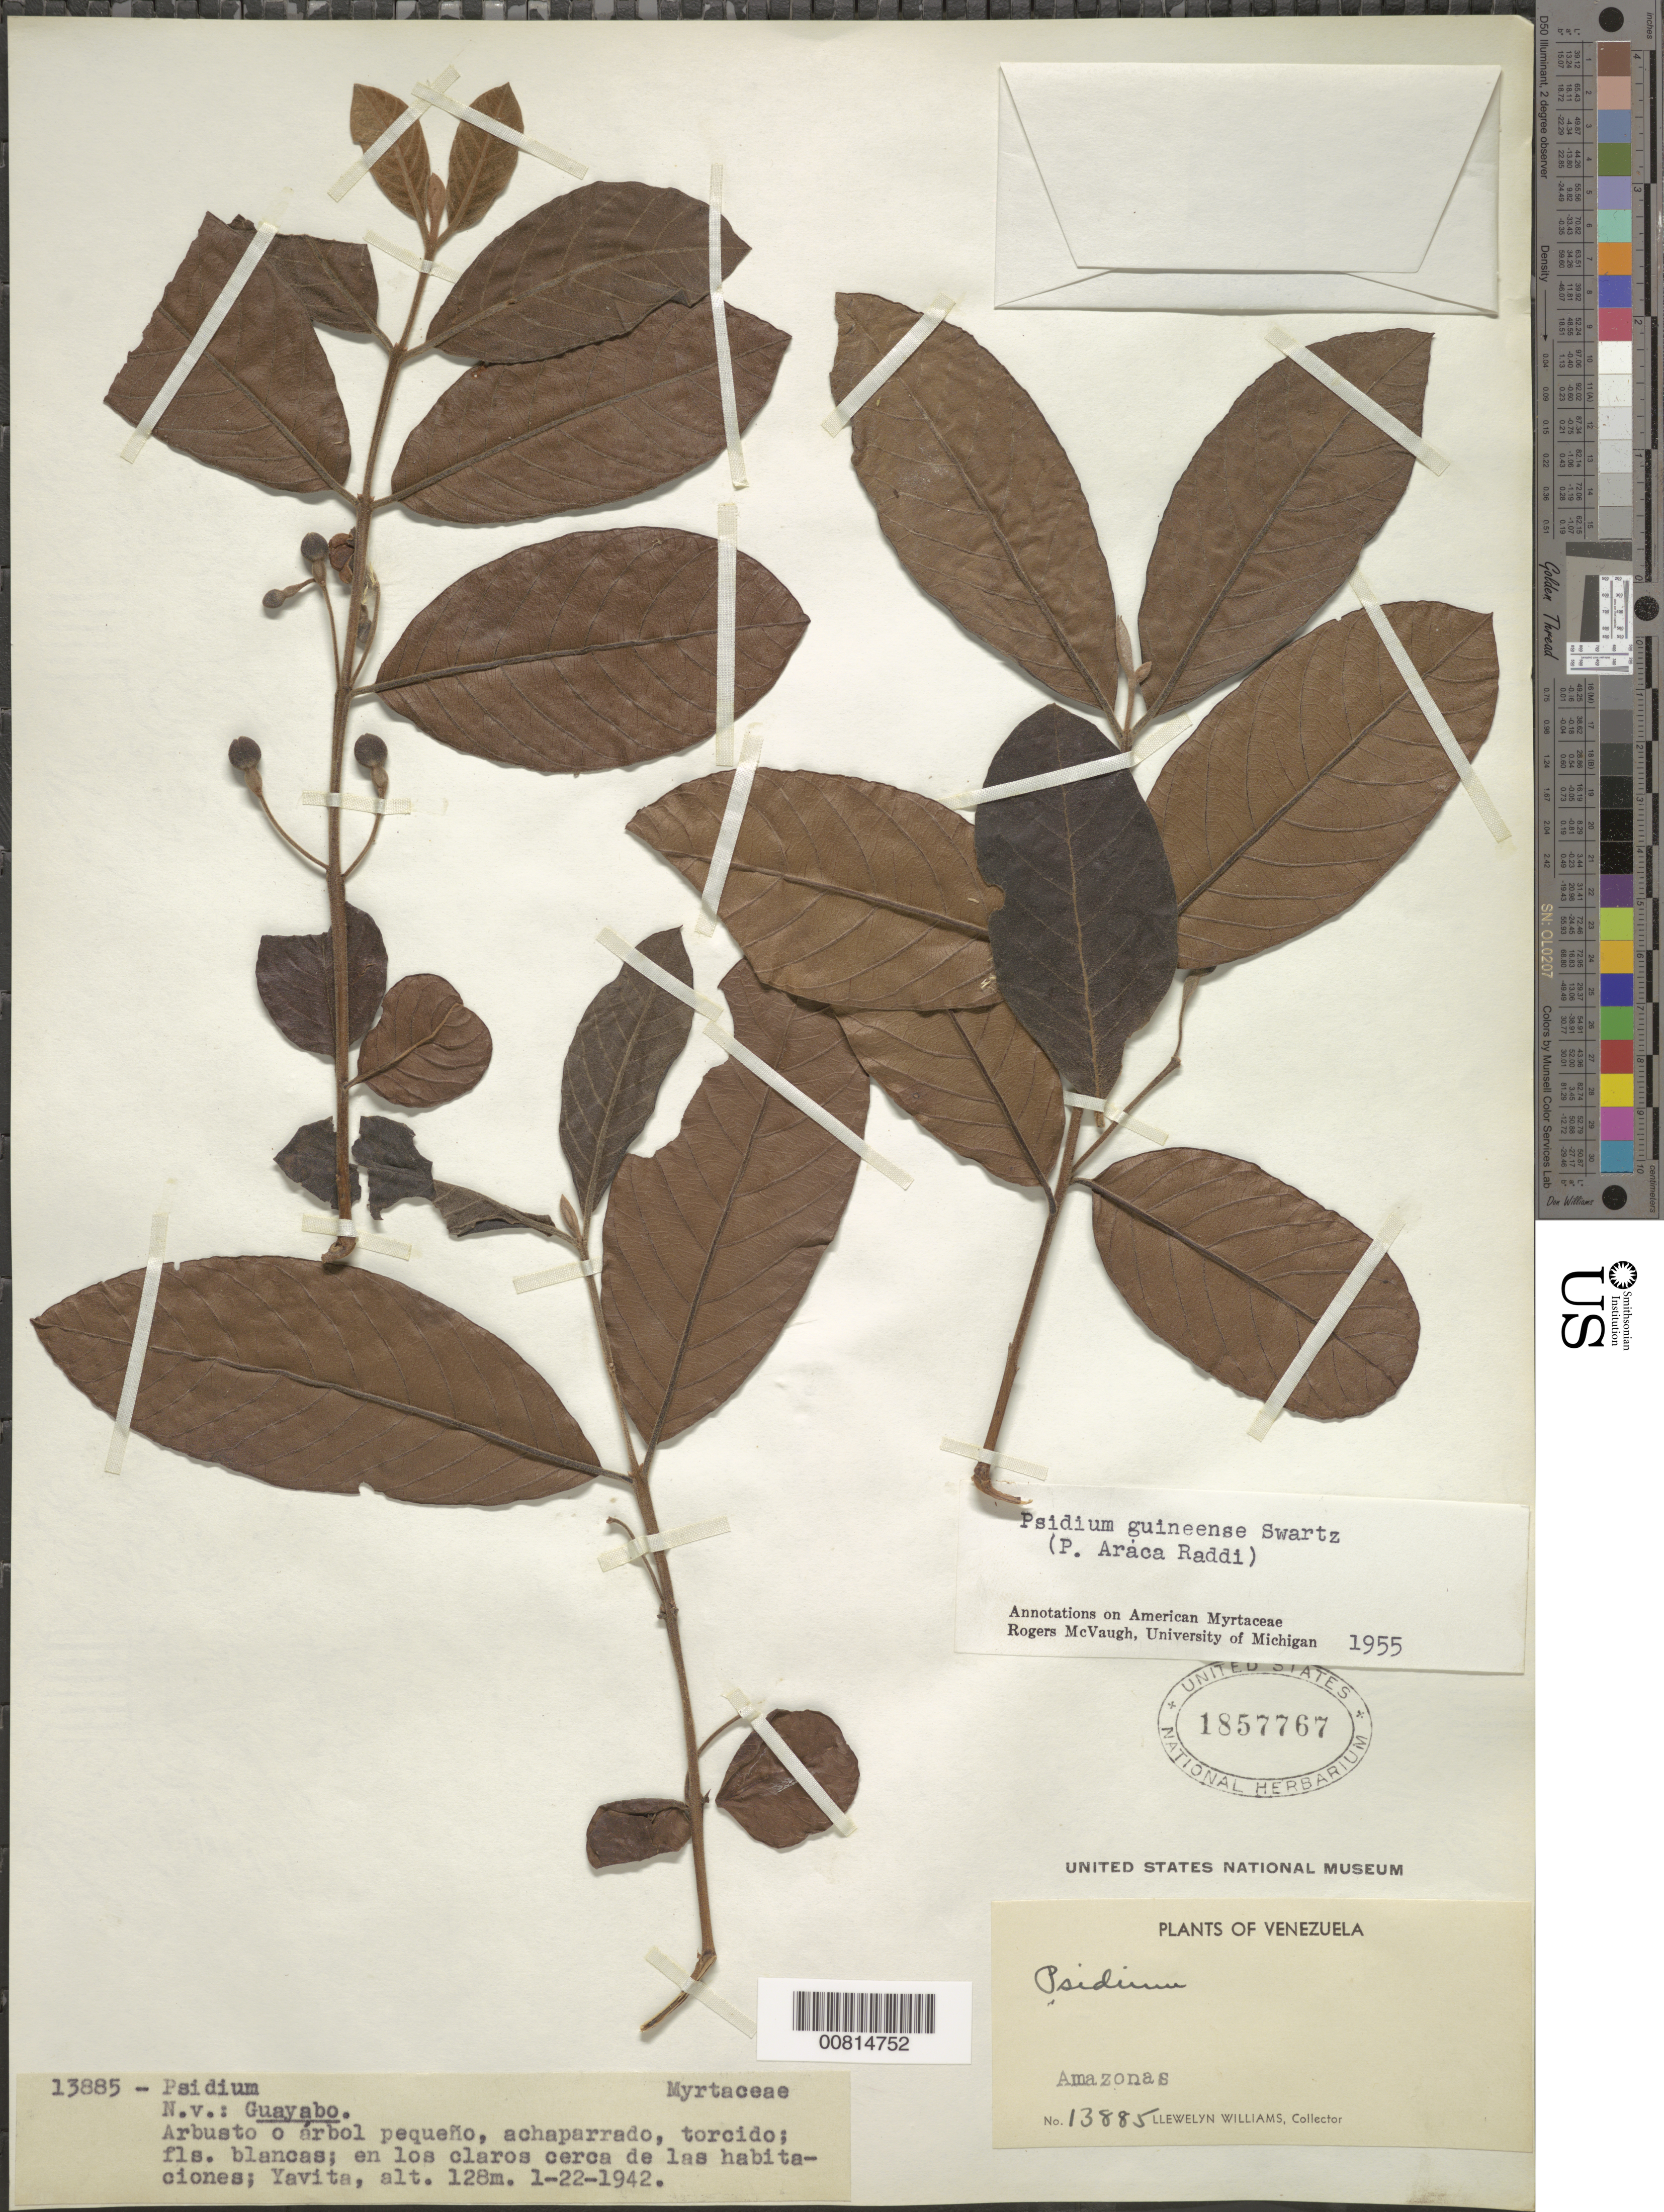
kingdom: Plantae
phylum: Tracheophyta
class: Magnoliopsida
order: Myrtales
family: Myrtaceae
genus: Psidium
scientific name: Psidium guineense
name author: Sw.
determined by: McVaugh, R.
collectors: Ll. Williams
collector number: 13885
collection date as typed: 22-Jan-42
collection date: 1942-01-22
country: Venezuela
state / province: Amazonas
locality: Yavita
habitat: Claros cerca de las habitaciones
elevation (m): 128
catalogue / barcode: US 1857767